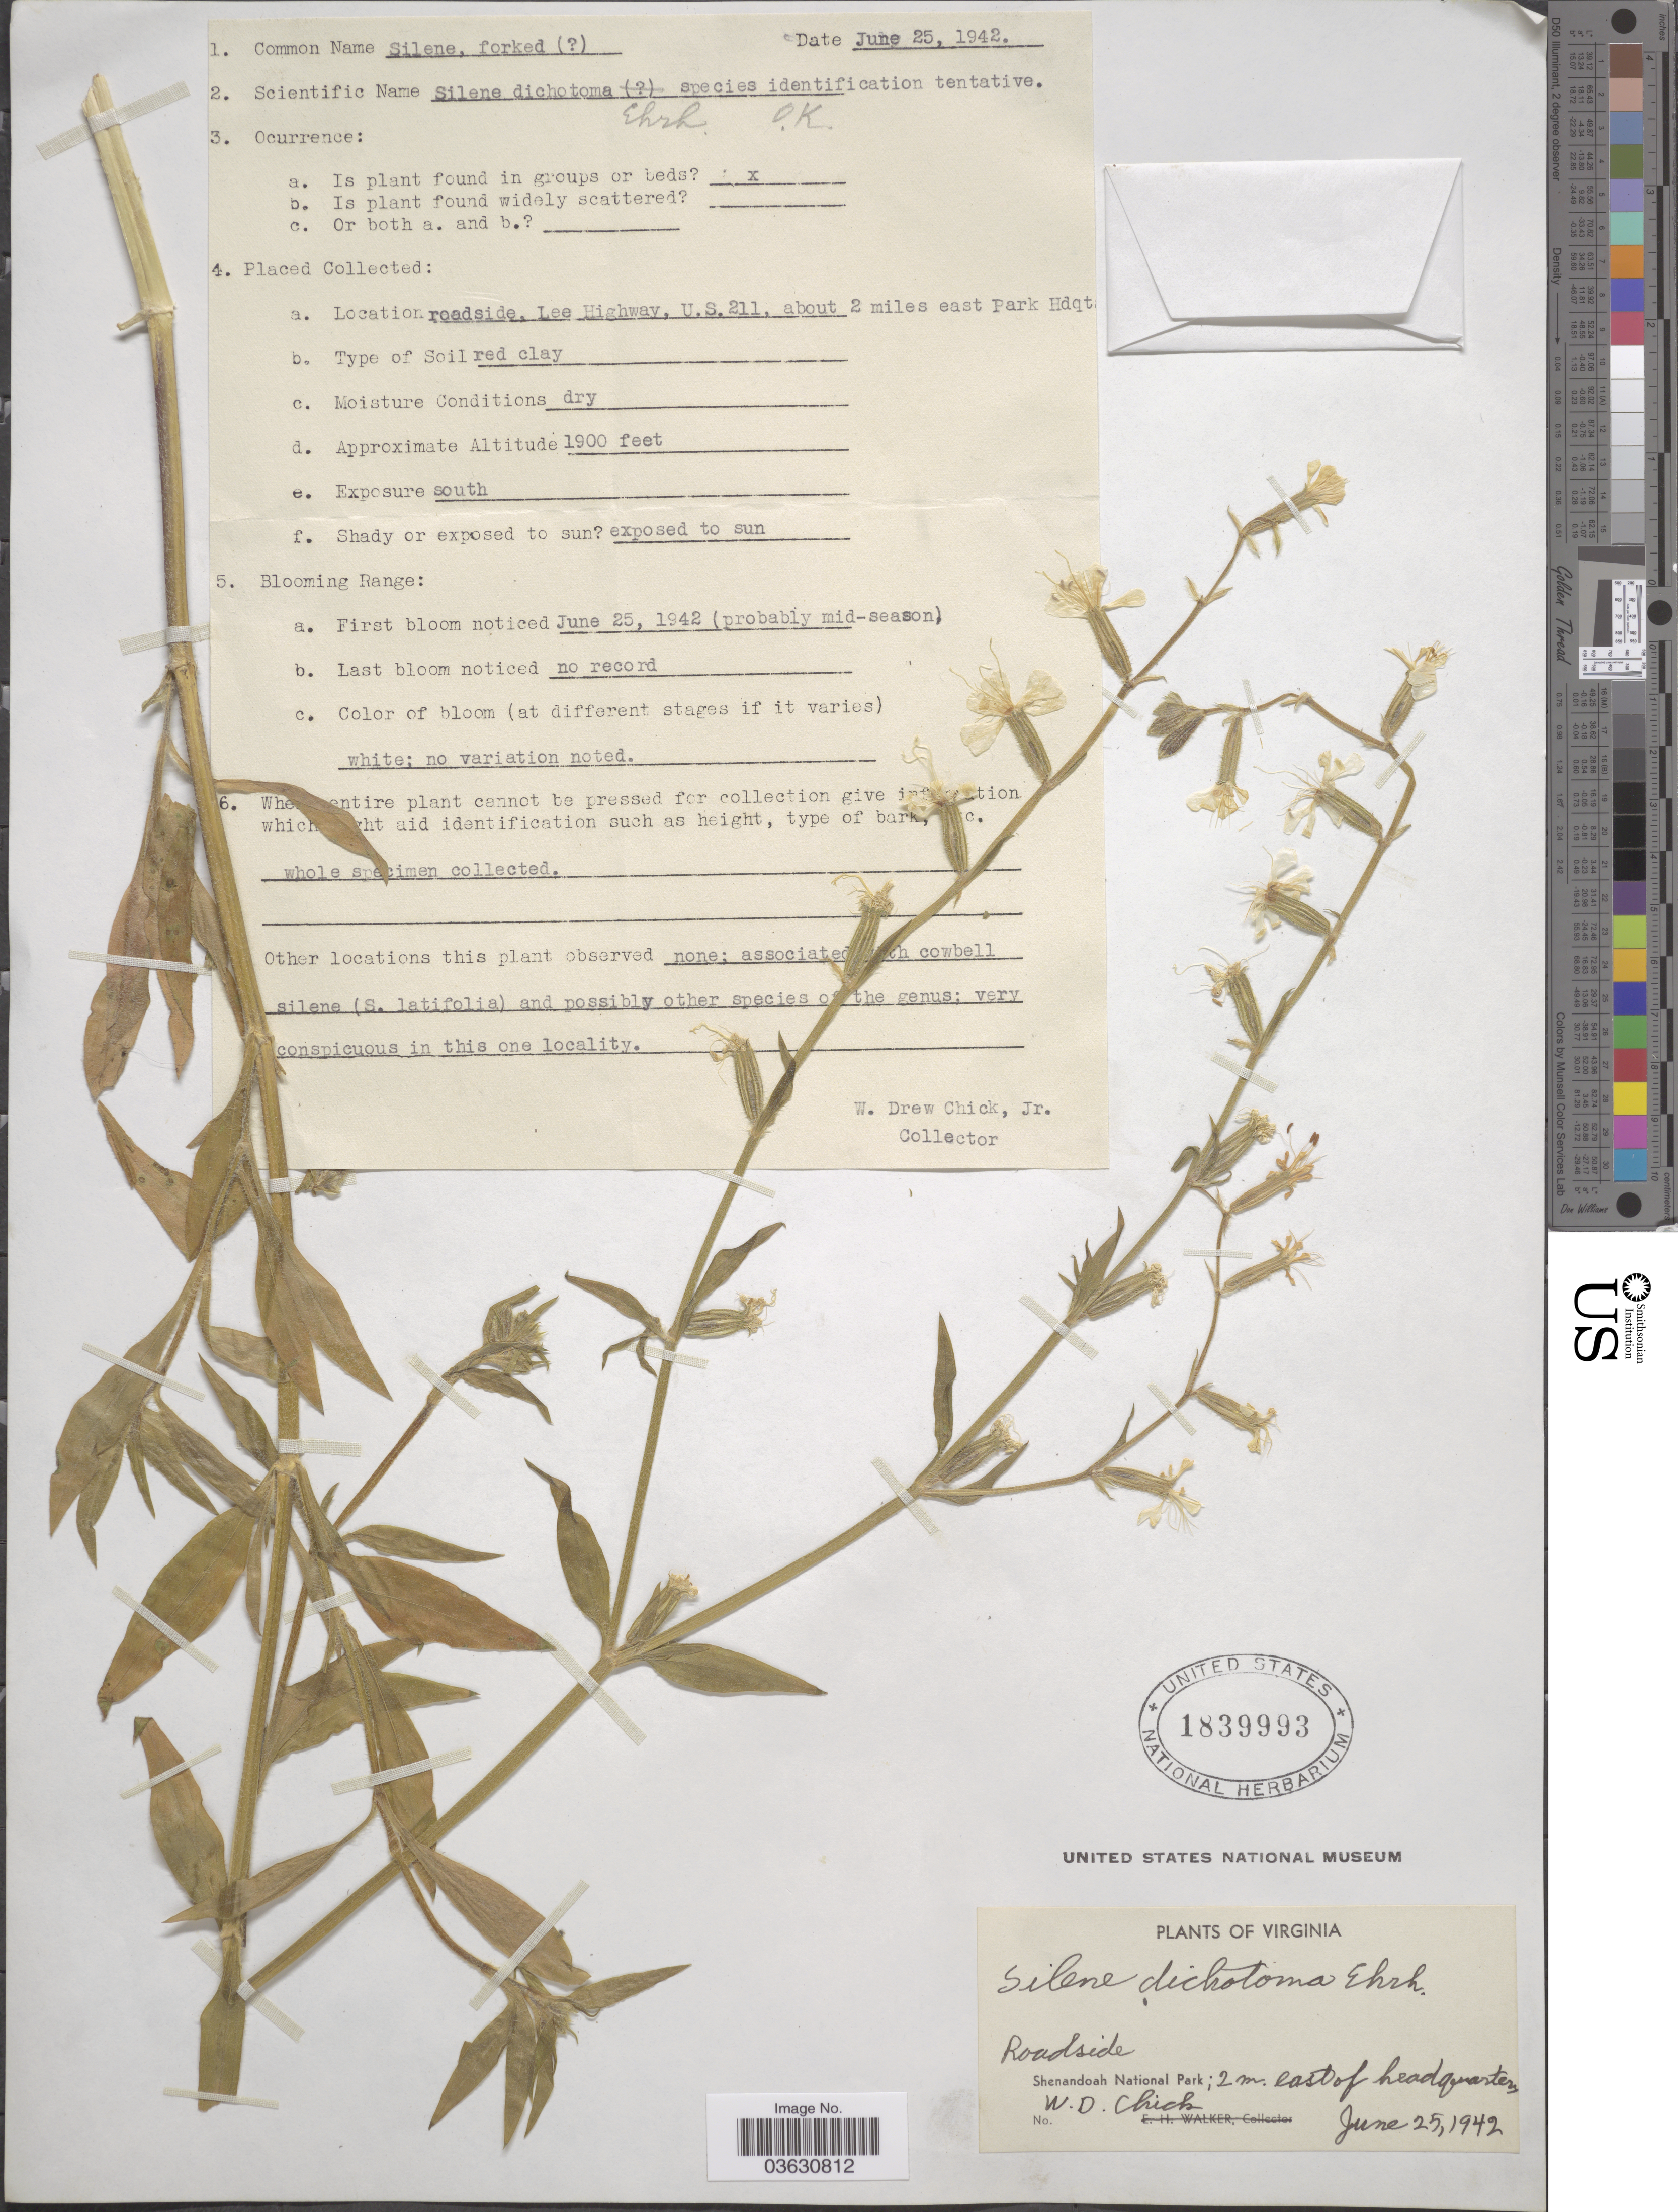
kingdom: Plantae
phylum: Tracheophyta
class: Magnoliopsida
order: Caryophyllales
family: Caryophyllaceae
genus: Silene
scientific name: Silene dichotoma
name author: Ehrh.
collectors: W. Chick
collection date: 1942-06-25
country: United States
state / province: Virginia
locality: Roadside. Shenandoah National Park; 2 m. east of headquarters. Roadside, Lee Highway, U.S. 211, about 2 miles east Park Hdqt.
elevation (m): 579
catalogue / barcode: US 1839993